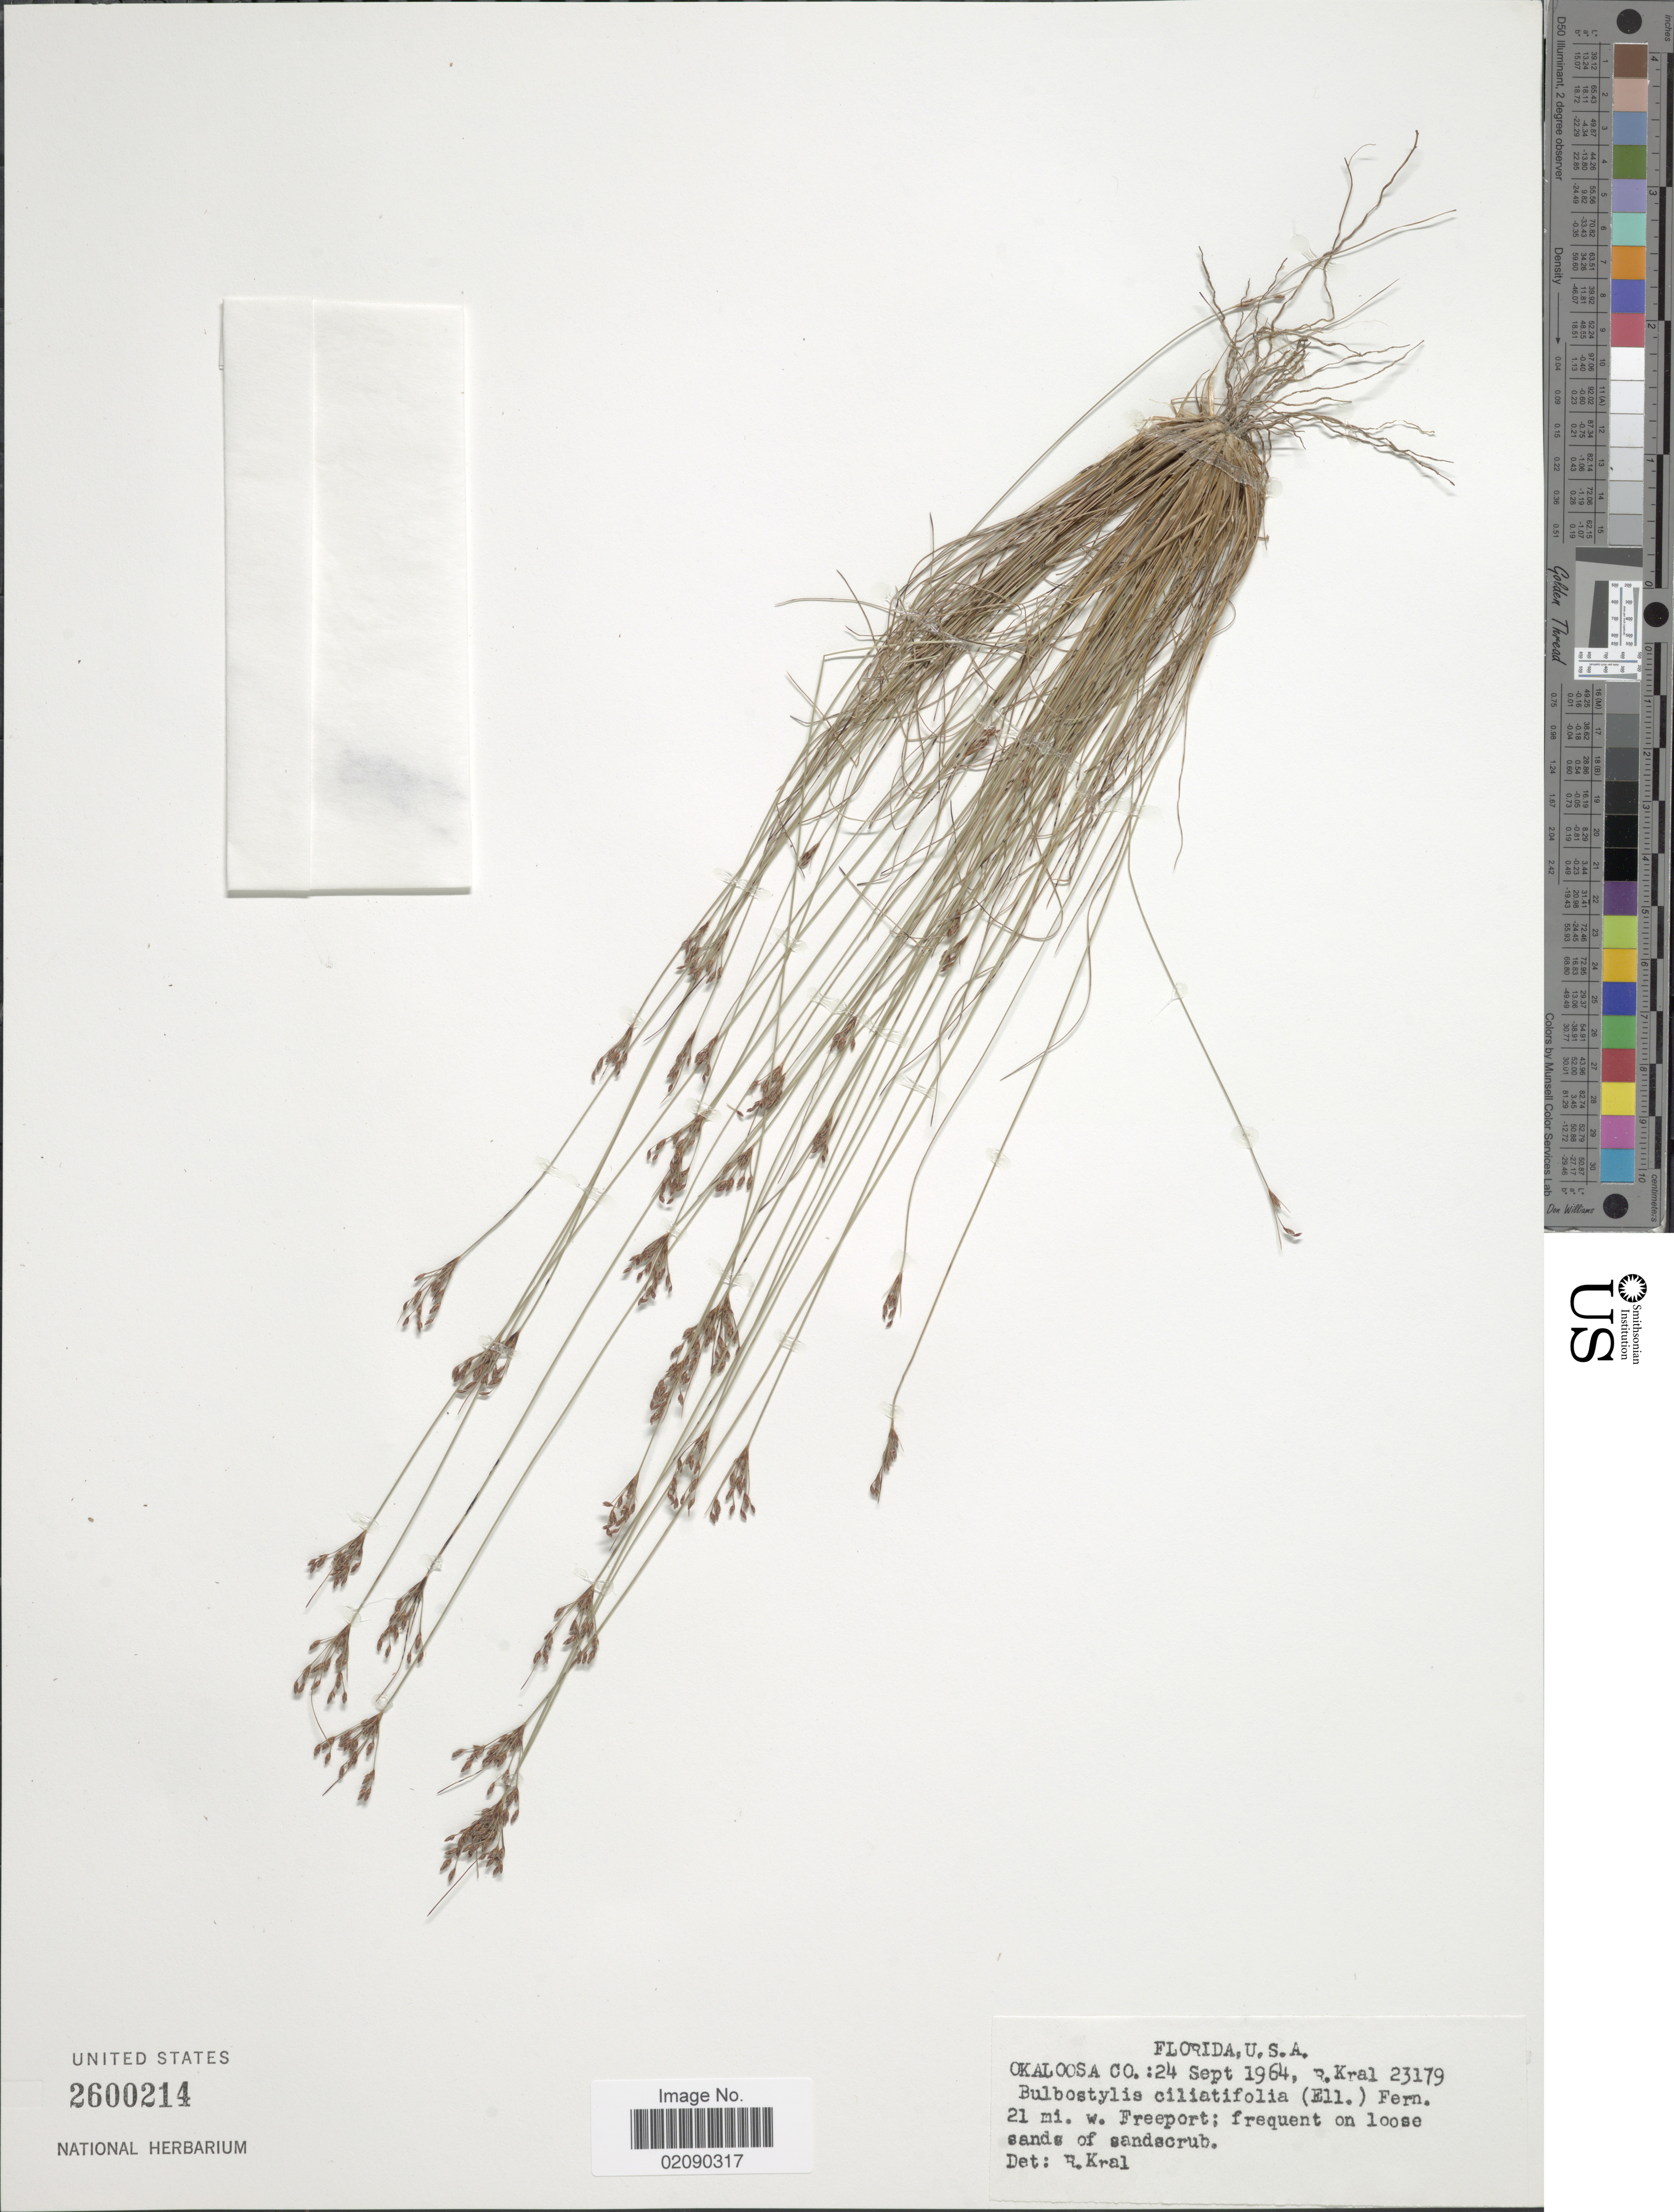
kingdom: Plantae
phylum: Tracheophyta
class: Liliopsida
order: Poales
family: Cyperaceae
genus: Bulbostylis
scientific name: Bulbostylis ciliatifolia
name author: (Elliott) Fernald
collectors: R. Kral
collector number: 23179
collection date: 1964-09-24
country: United States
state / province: Florida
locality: Okaloosa Co. 21 mi. w. Freeport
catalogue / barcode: US 2600214